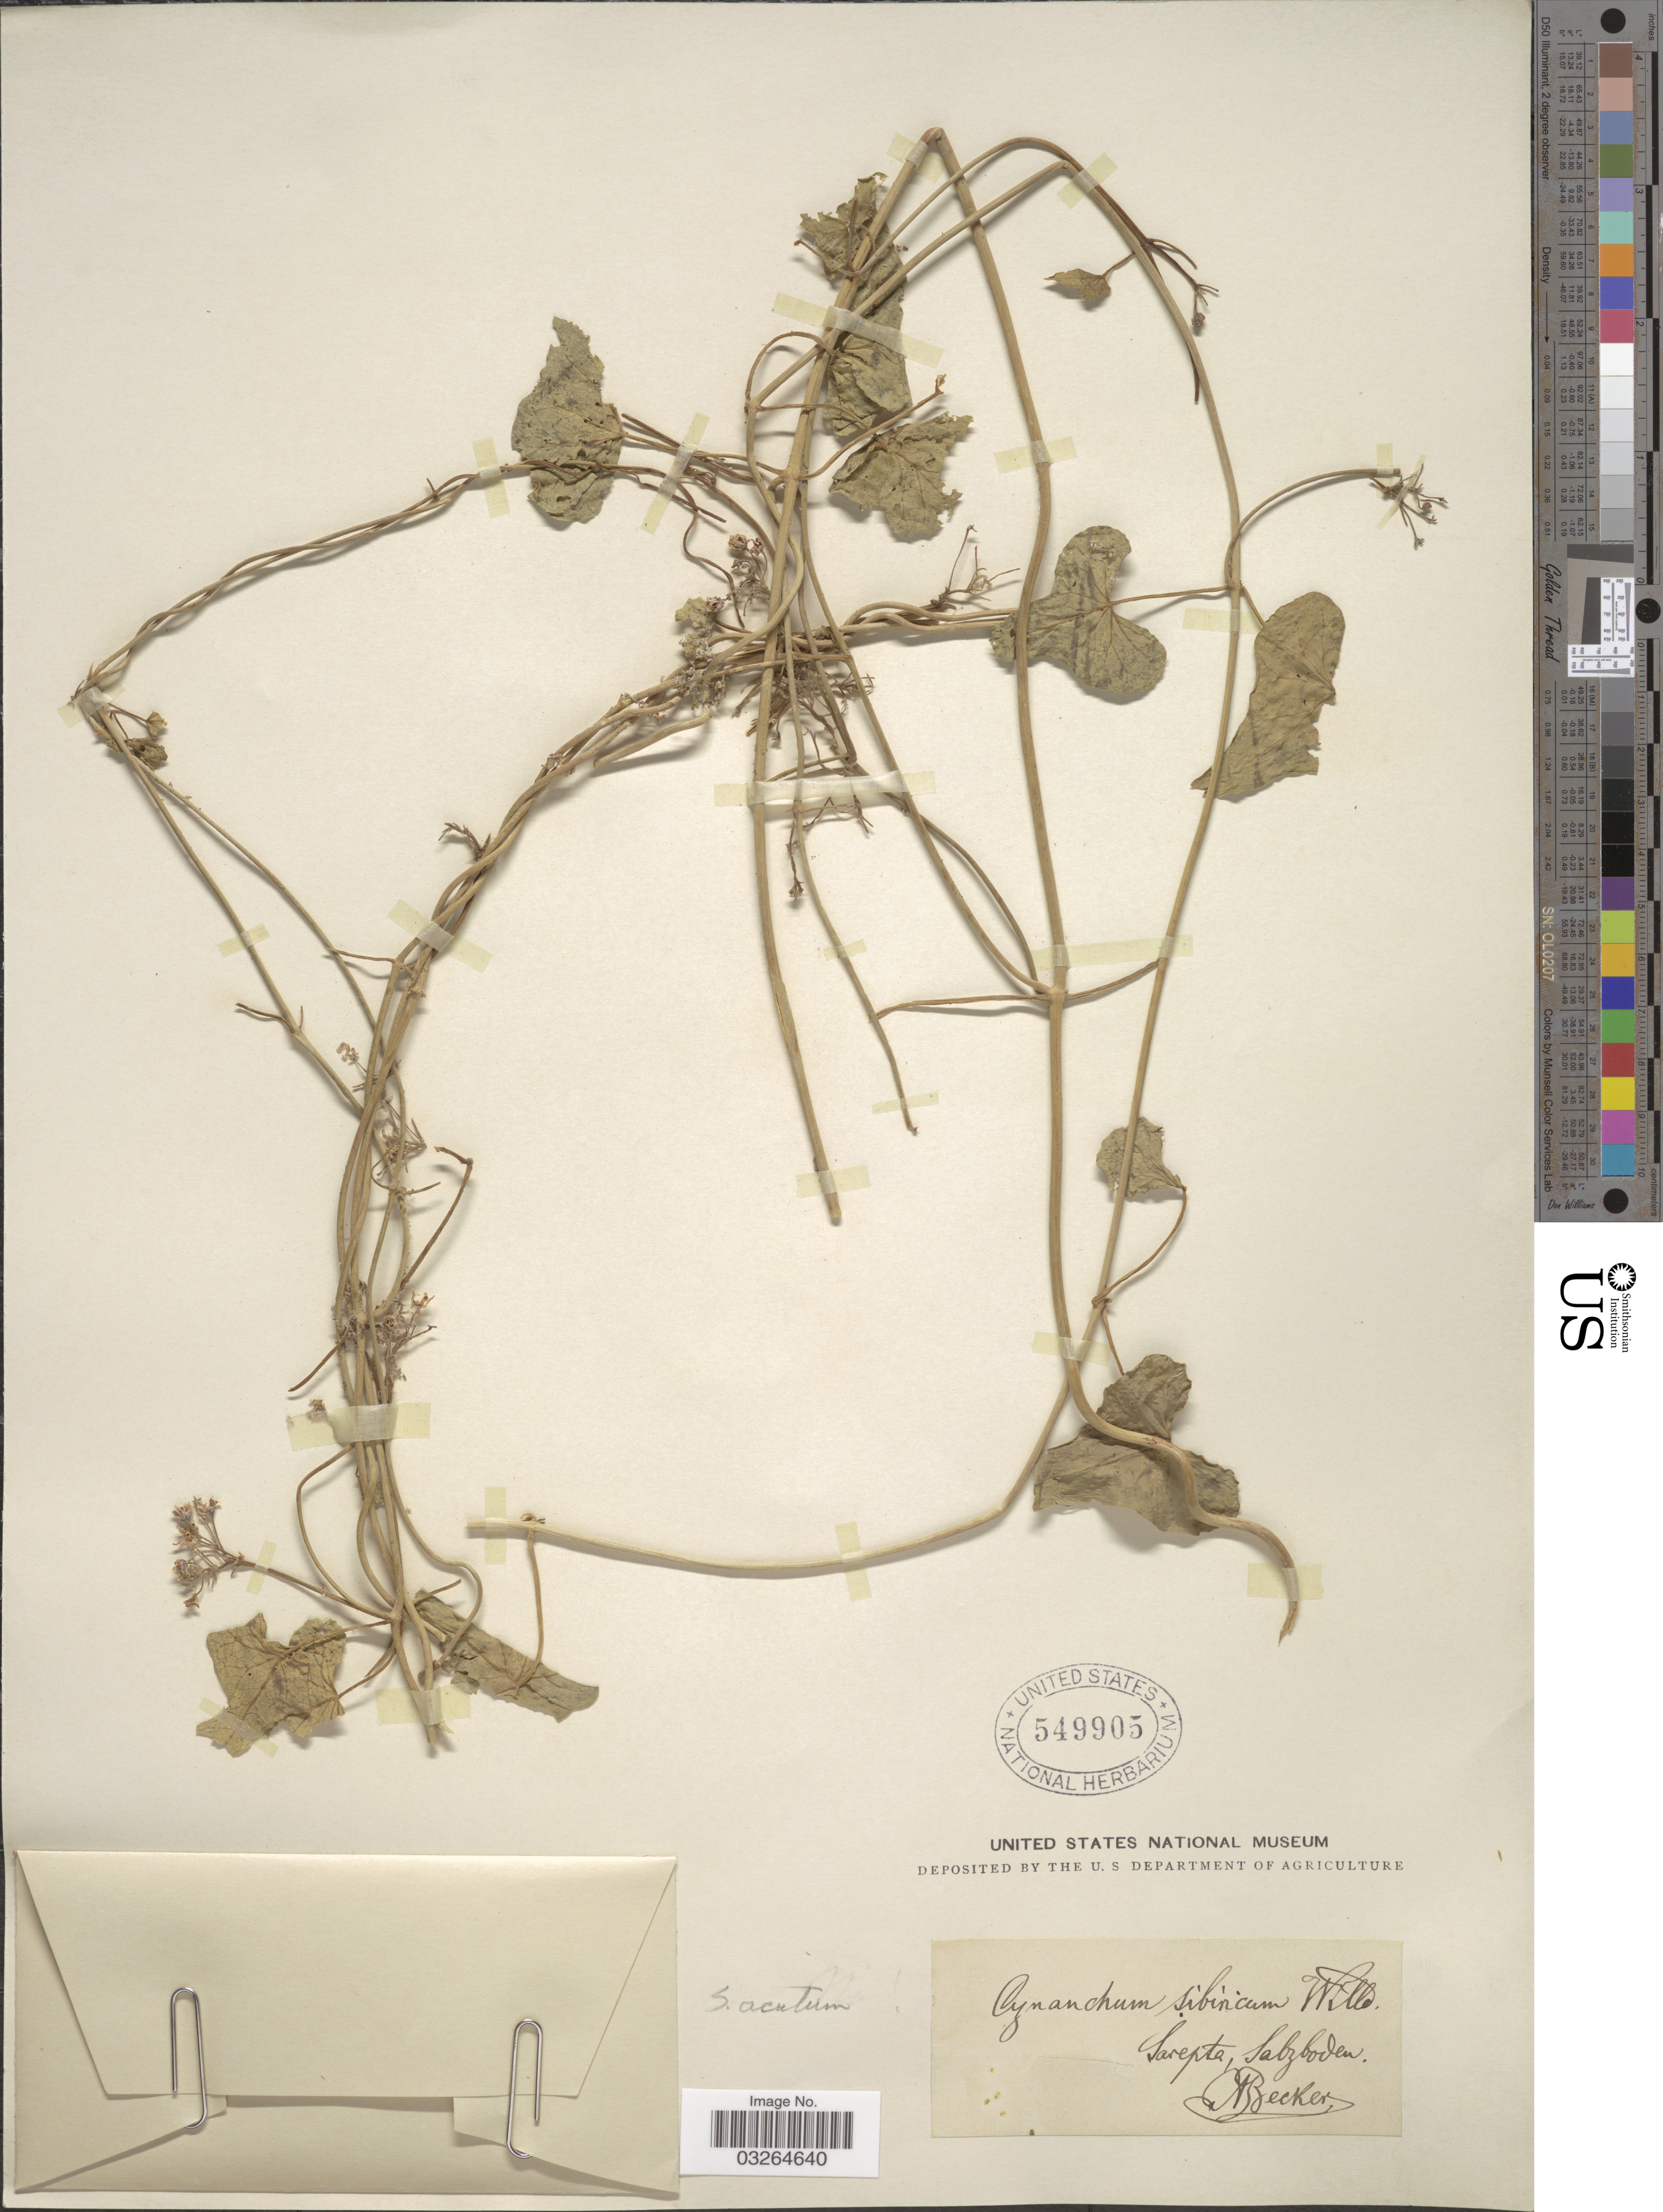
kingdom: Plantae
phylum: Tracheophyta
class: Magnoliopsida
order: Gentianales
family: Apocynaceae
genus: Cynanchum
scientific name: Cynanchum acutum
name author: L.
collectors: A. Becker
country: Russian Federation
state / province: Volgograd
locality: Sarepta, Salzboden.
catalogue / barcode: US 549905